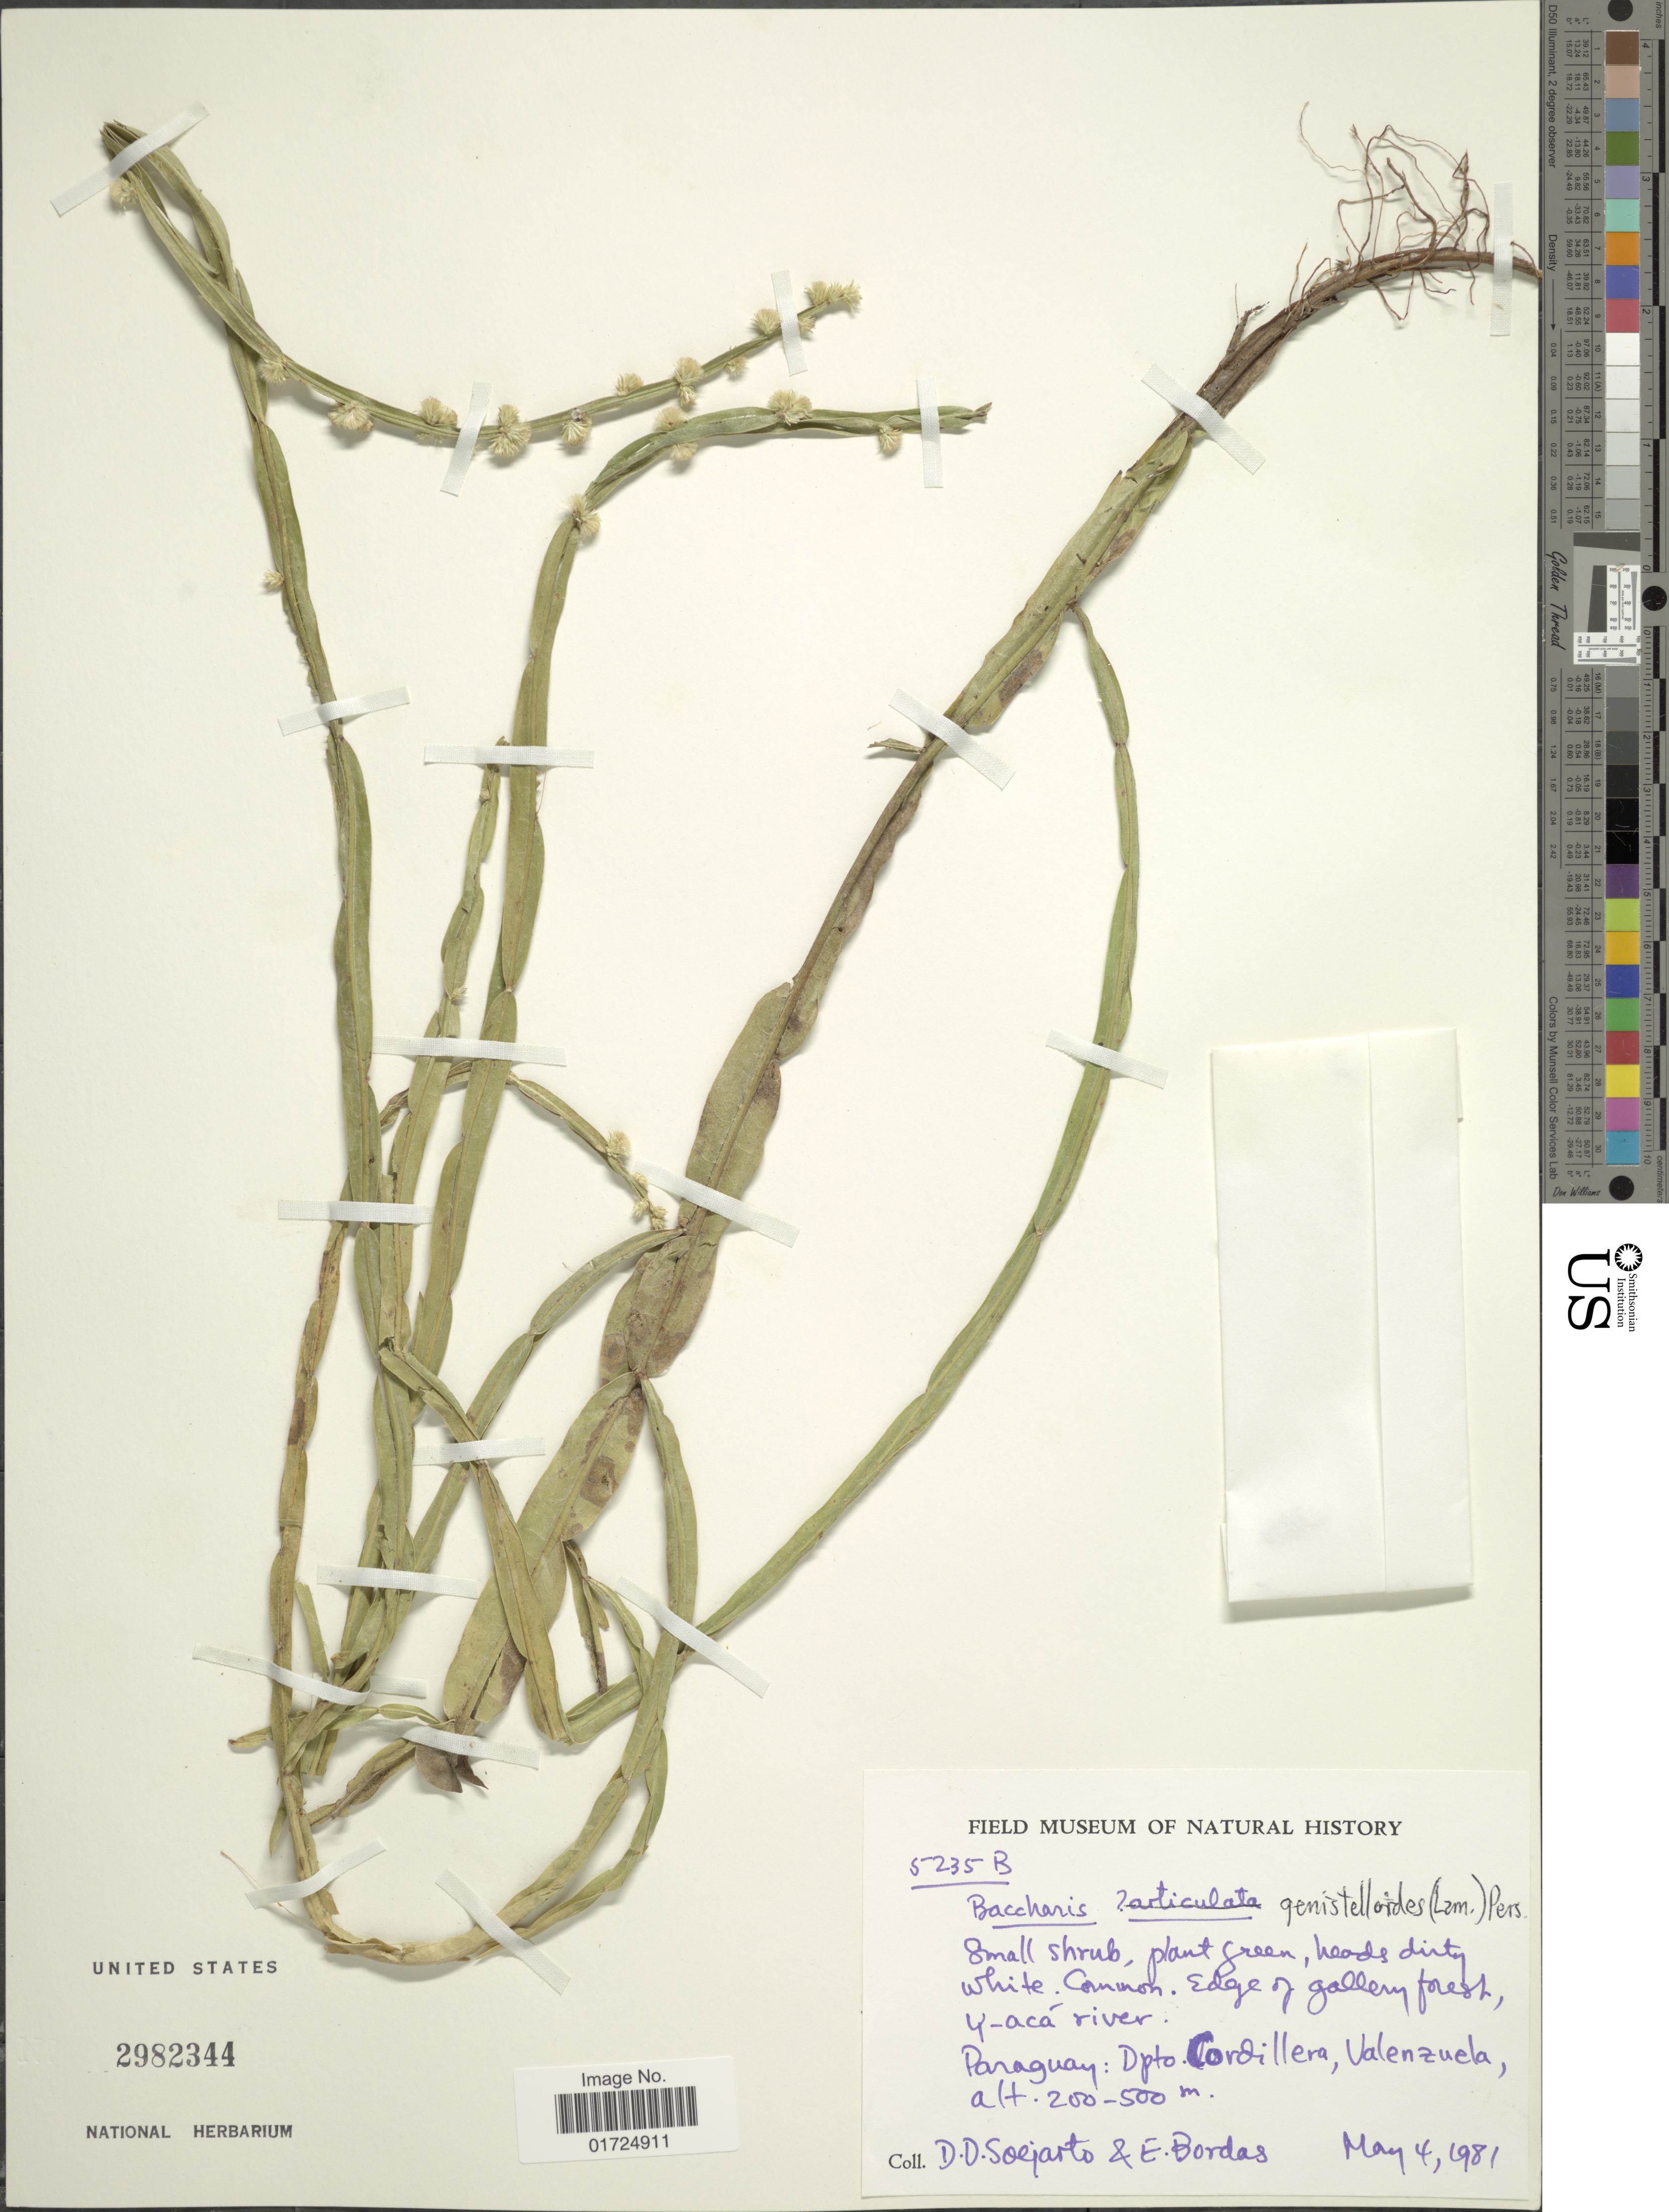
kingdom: Plantae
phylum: Tracheophyta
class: Magnoliopsida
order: Asterales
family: Asteraceae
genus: Baccharis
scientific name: Baccharis genistelloides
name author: (Lam.) Pers.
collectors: E. Bordas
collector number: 5235B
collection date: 1981-05-04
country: Paraguay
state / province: Cordillera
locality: Paraguay: Dpto. Cordillera, Valenzuela.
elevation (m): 200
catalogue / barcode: US 2982344